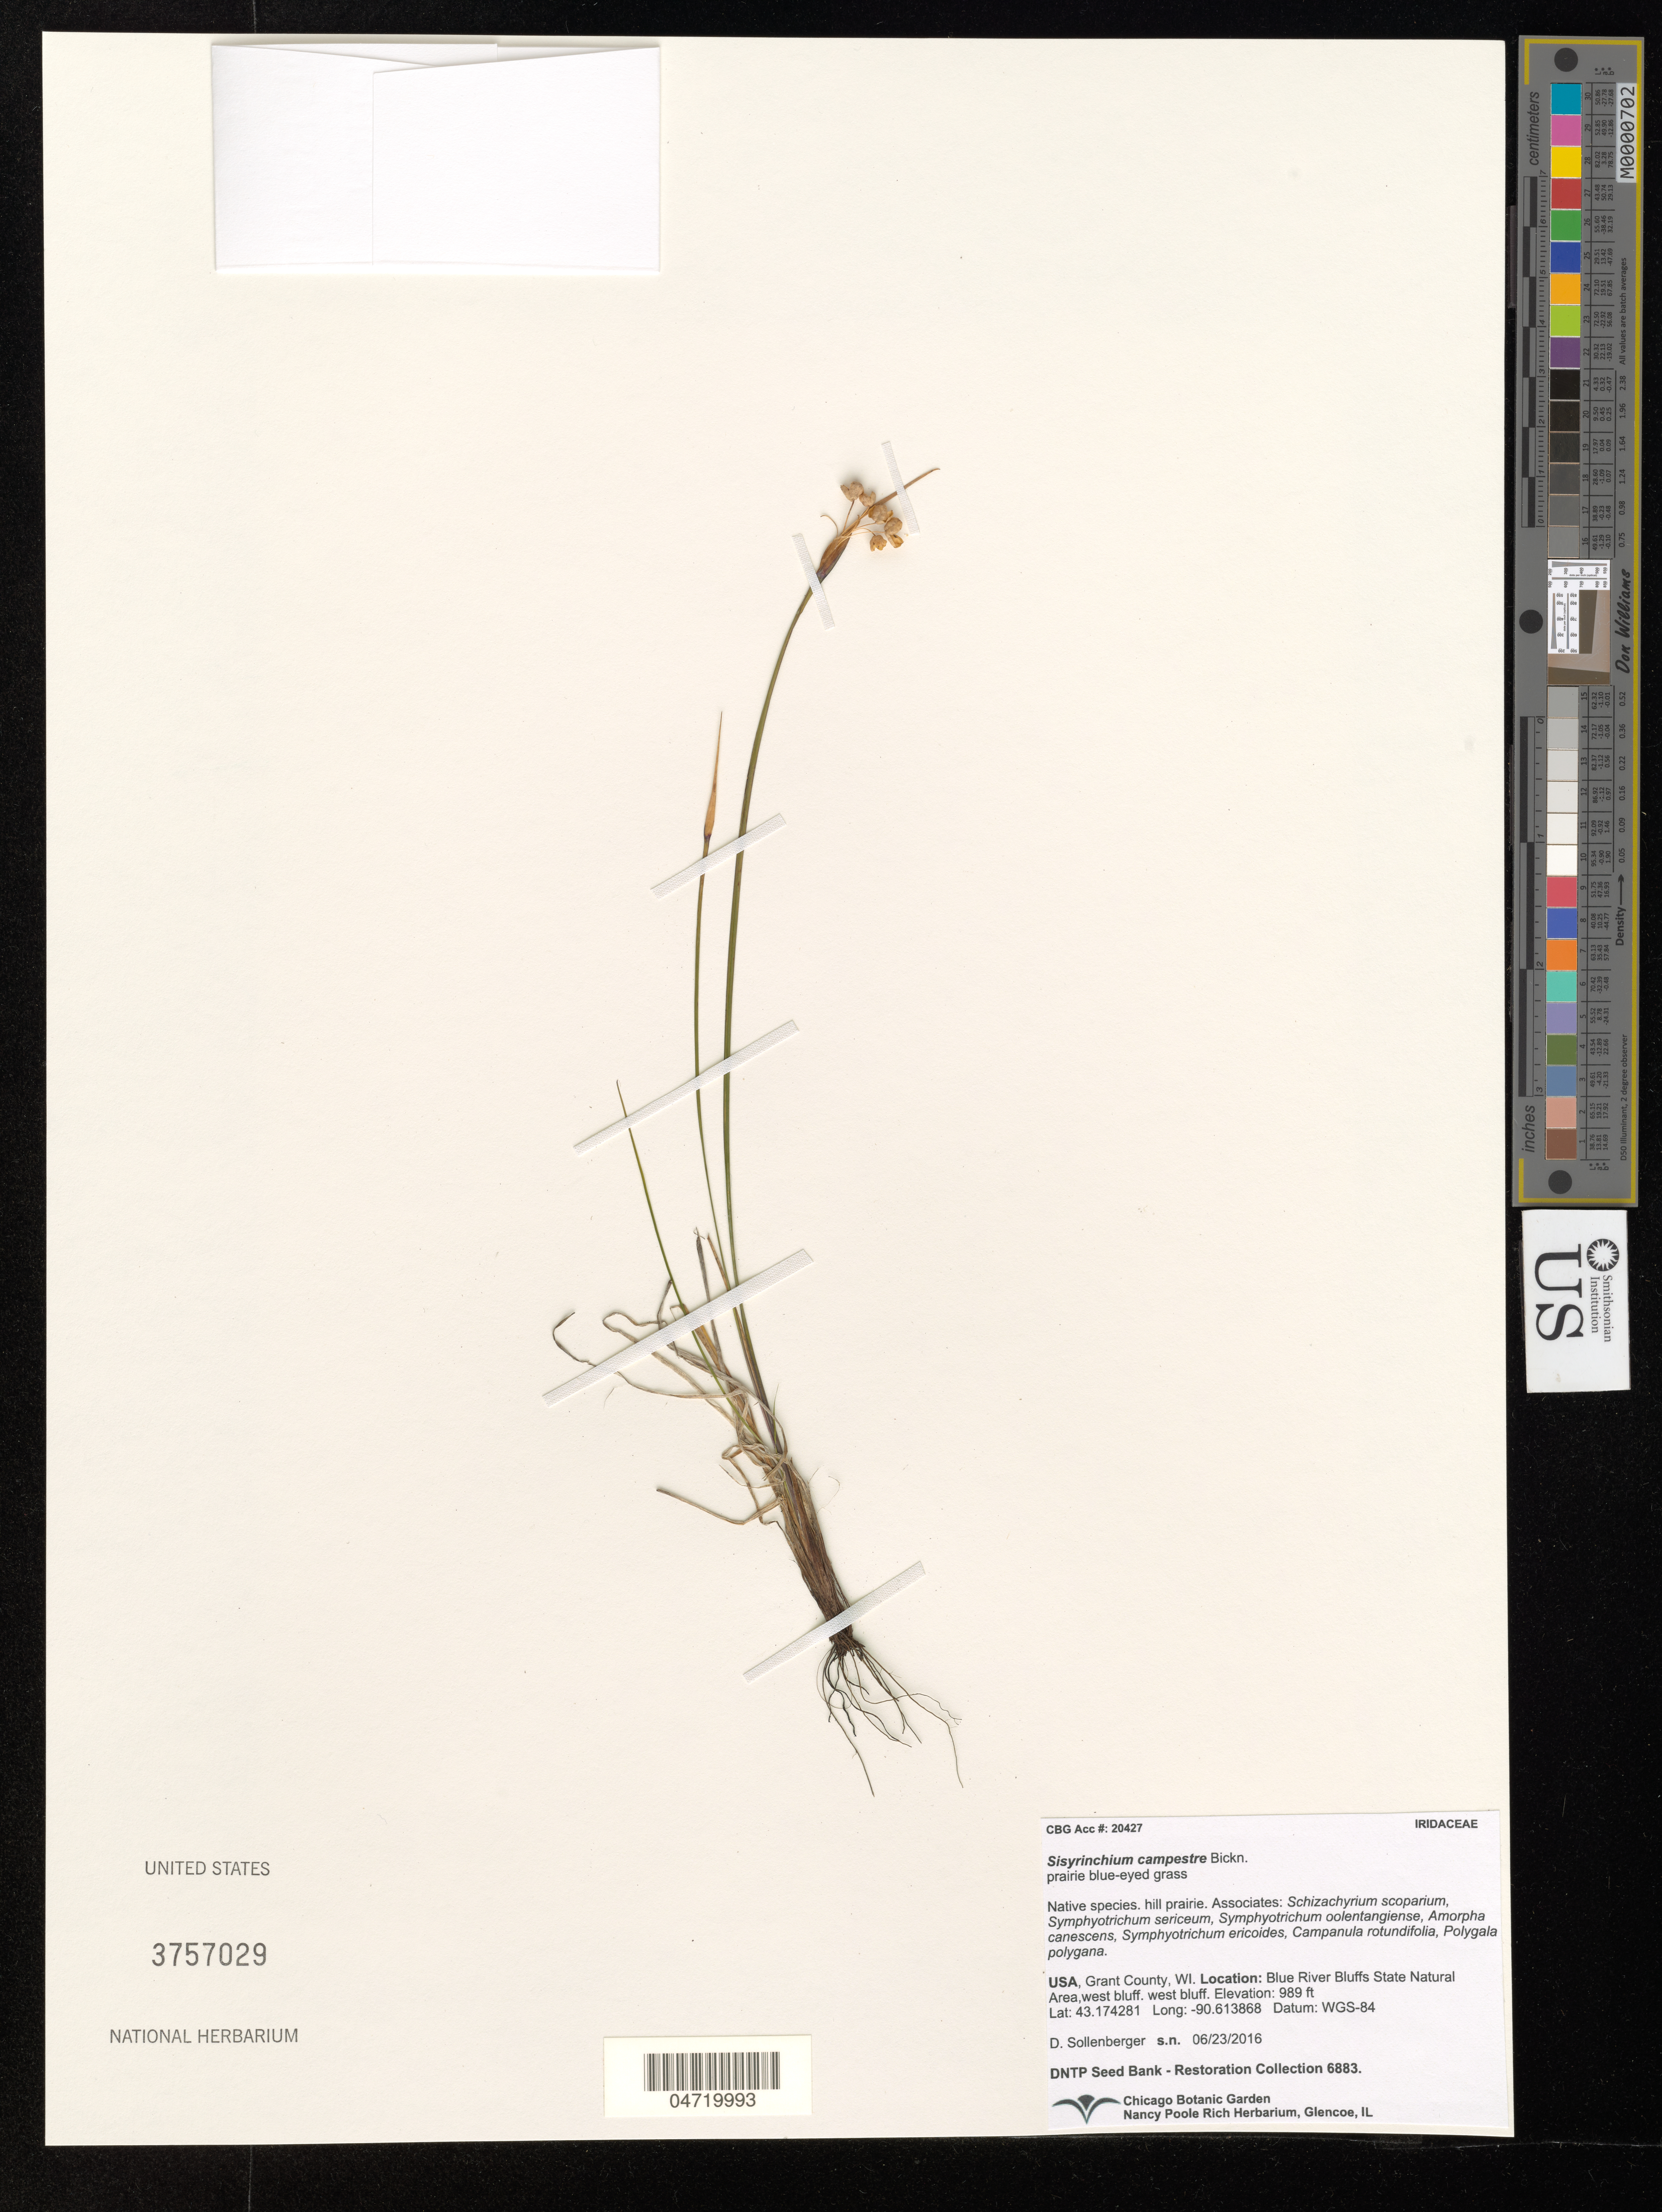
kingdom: Plantae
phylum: Tracheophyta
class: Liliopsida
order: Asparagales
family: Iridaceae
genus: Sisyrinchium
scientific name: Sisyrinchium campestre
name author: E.P. Bicknell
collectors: D. Sollenberger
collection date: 2016-06-23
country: United States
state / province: Wisconsin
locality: Grant County, WI. Blue River Bluffs State Natural Area, west bluff, west bluff.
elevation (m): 301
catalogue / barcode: US 3757029